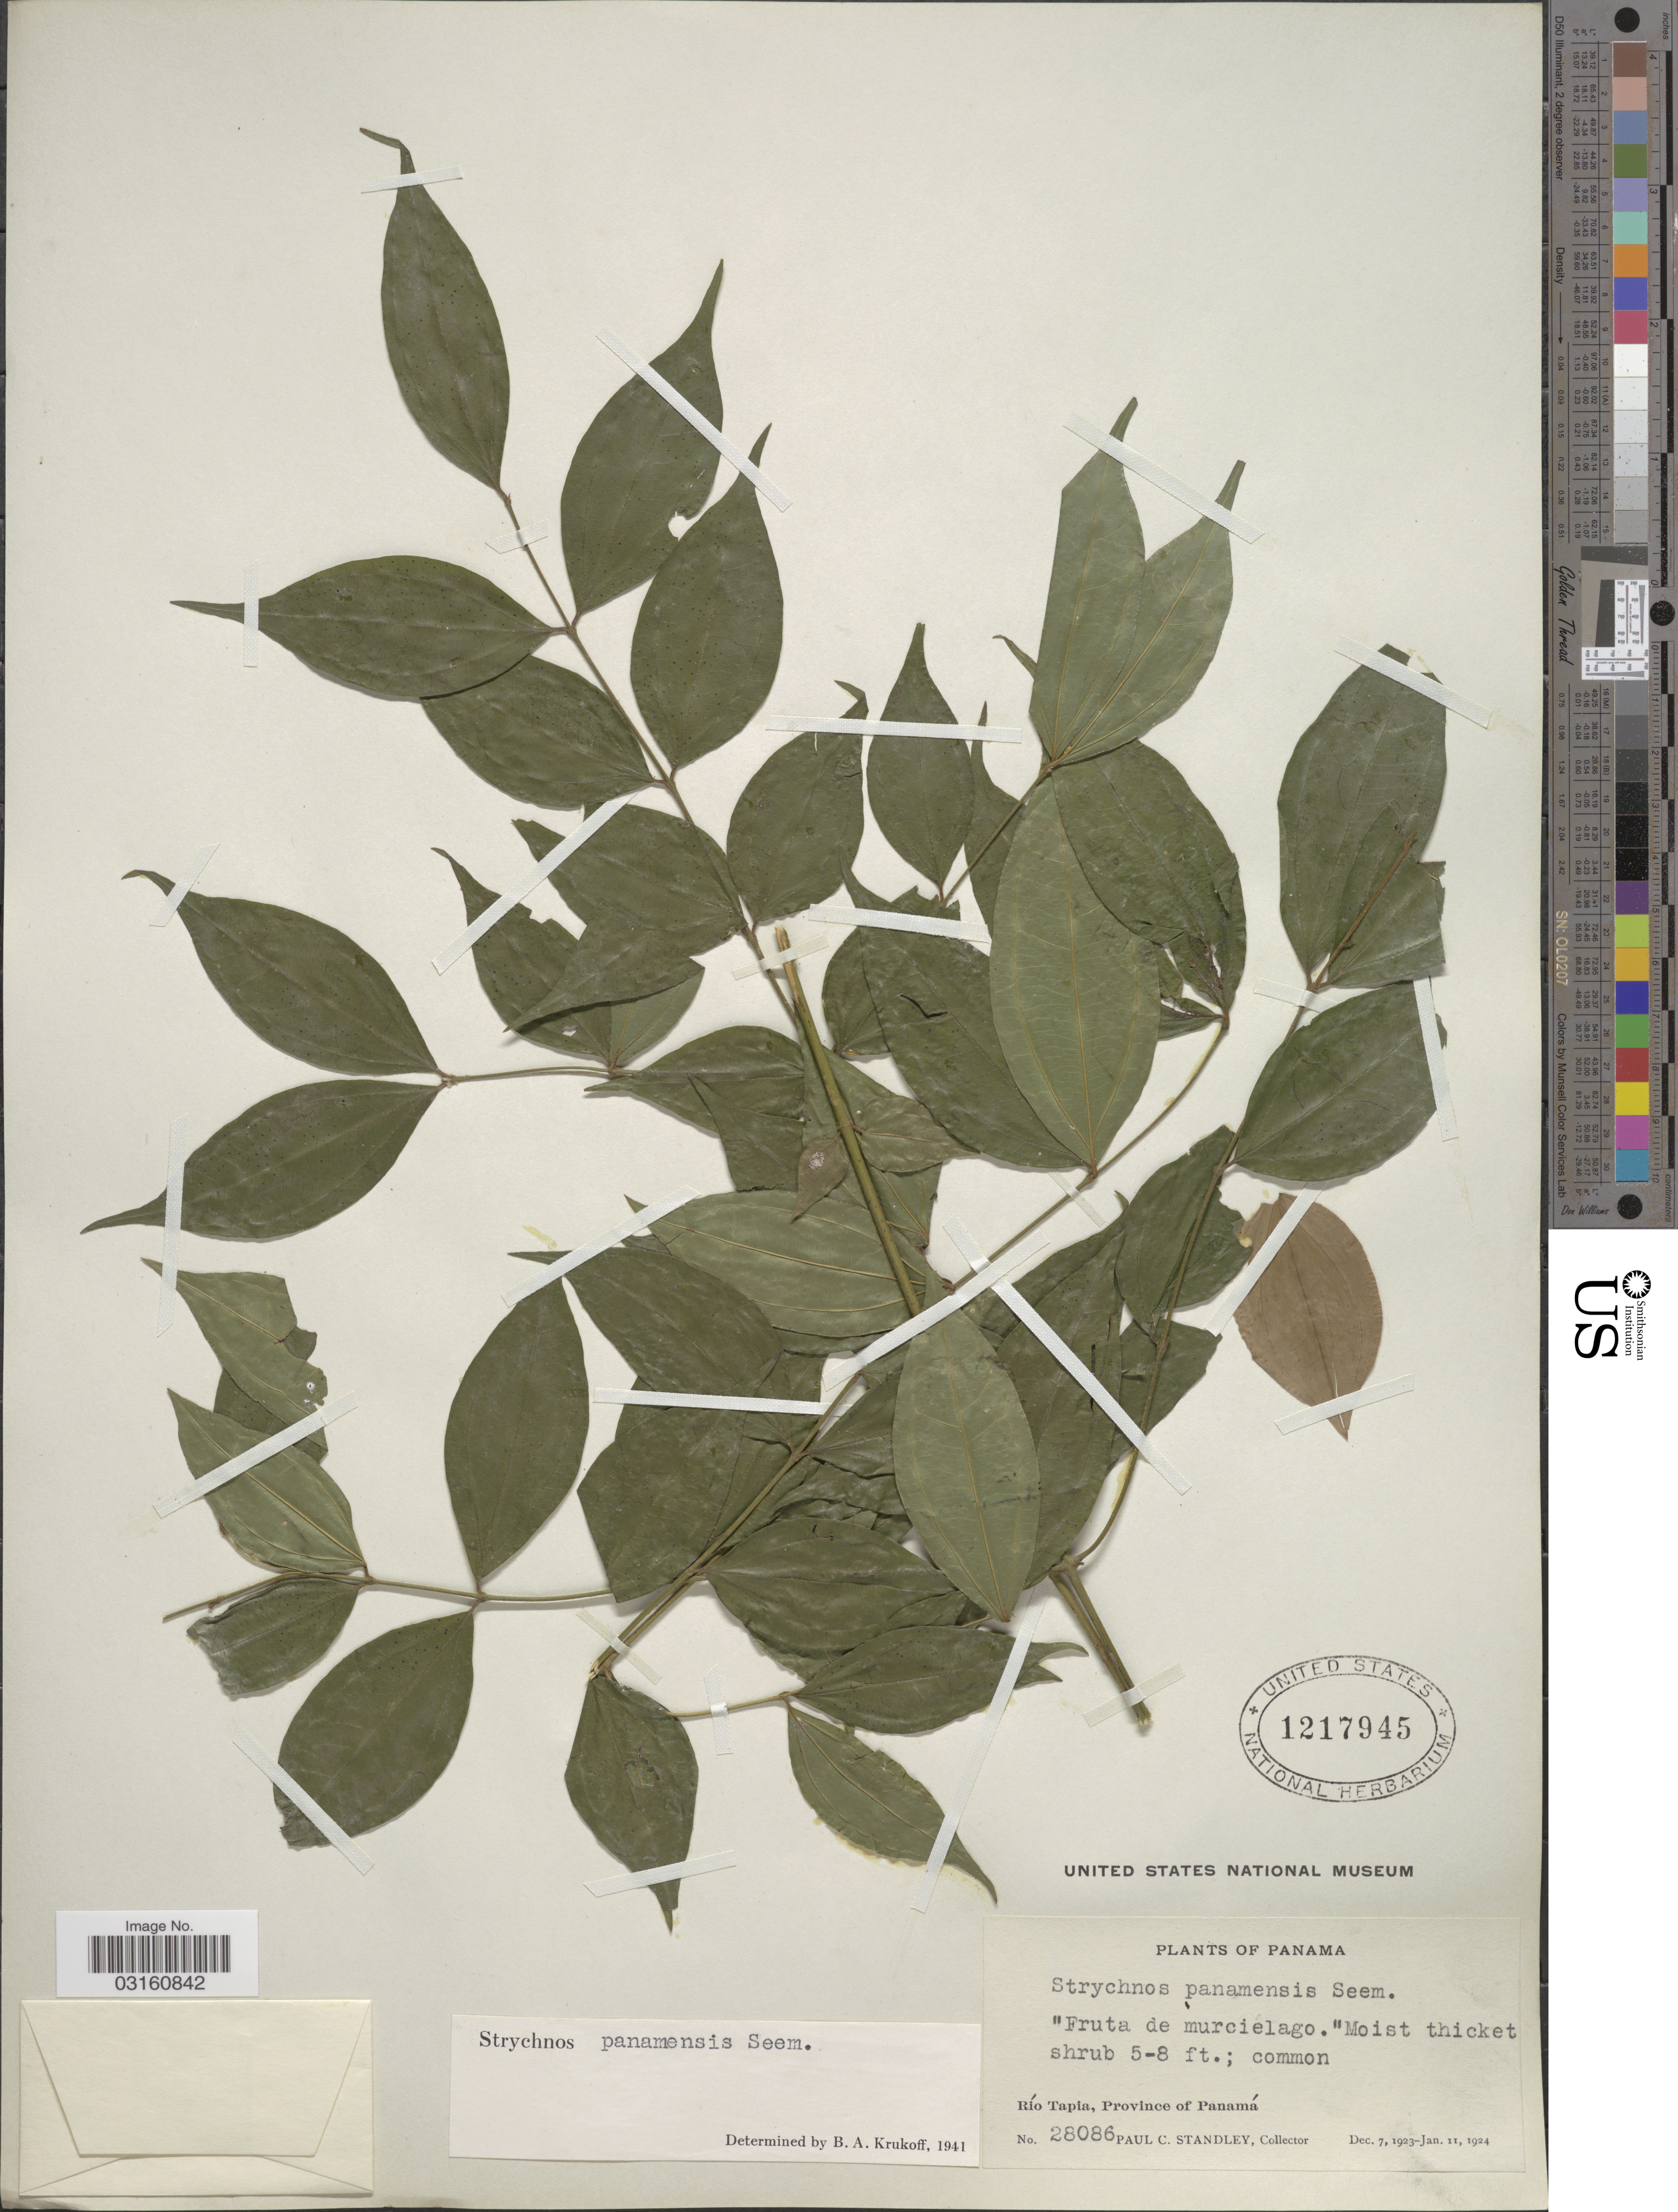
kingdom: Plantae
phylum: Tracheophyta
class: Magnoliopsida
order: Gentianales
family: Loganiaceae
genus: Strychnos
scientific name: Strychnos panamensis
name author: Seem.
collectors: P. C. Standley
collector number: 28086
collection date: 1923-12-07/1924-01-11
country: Panama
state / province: Panamá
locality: Río Tapia.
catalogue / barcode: US 1217945